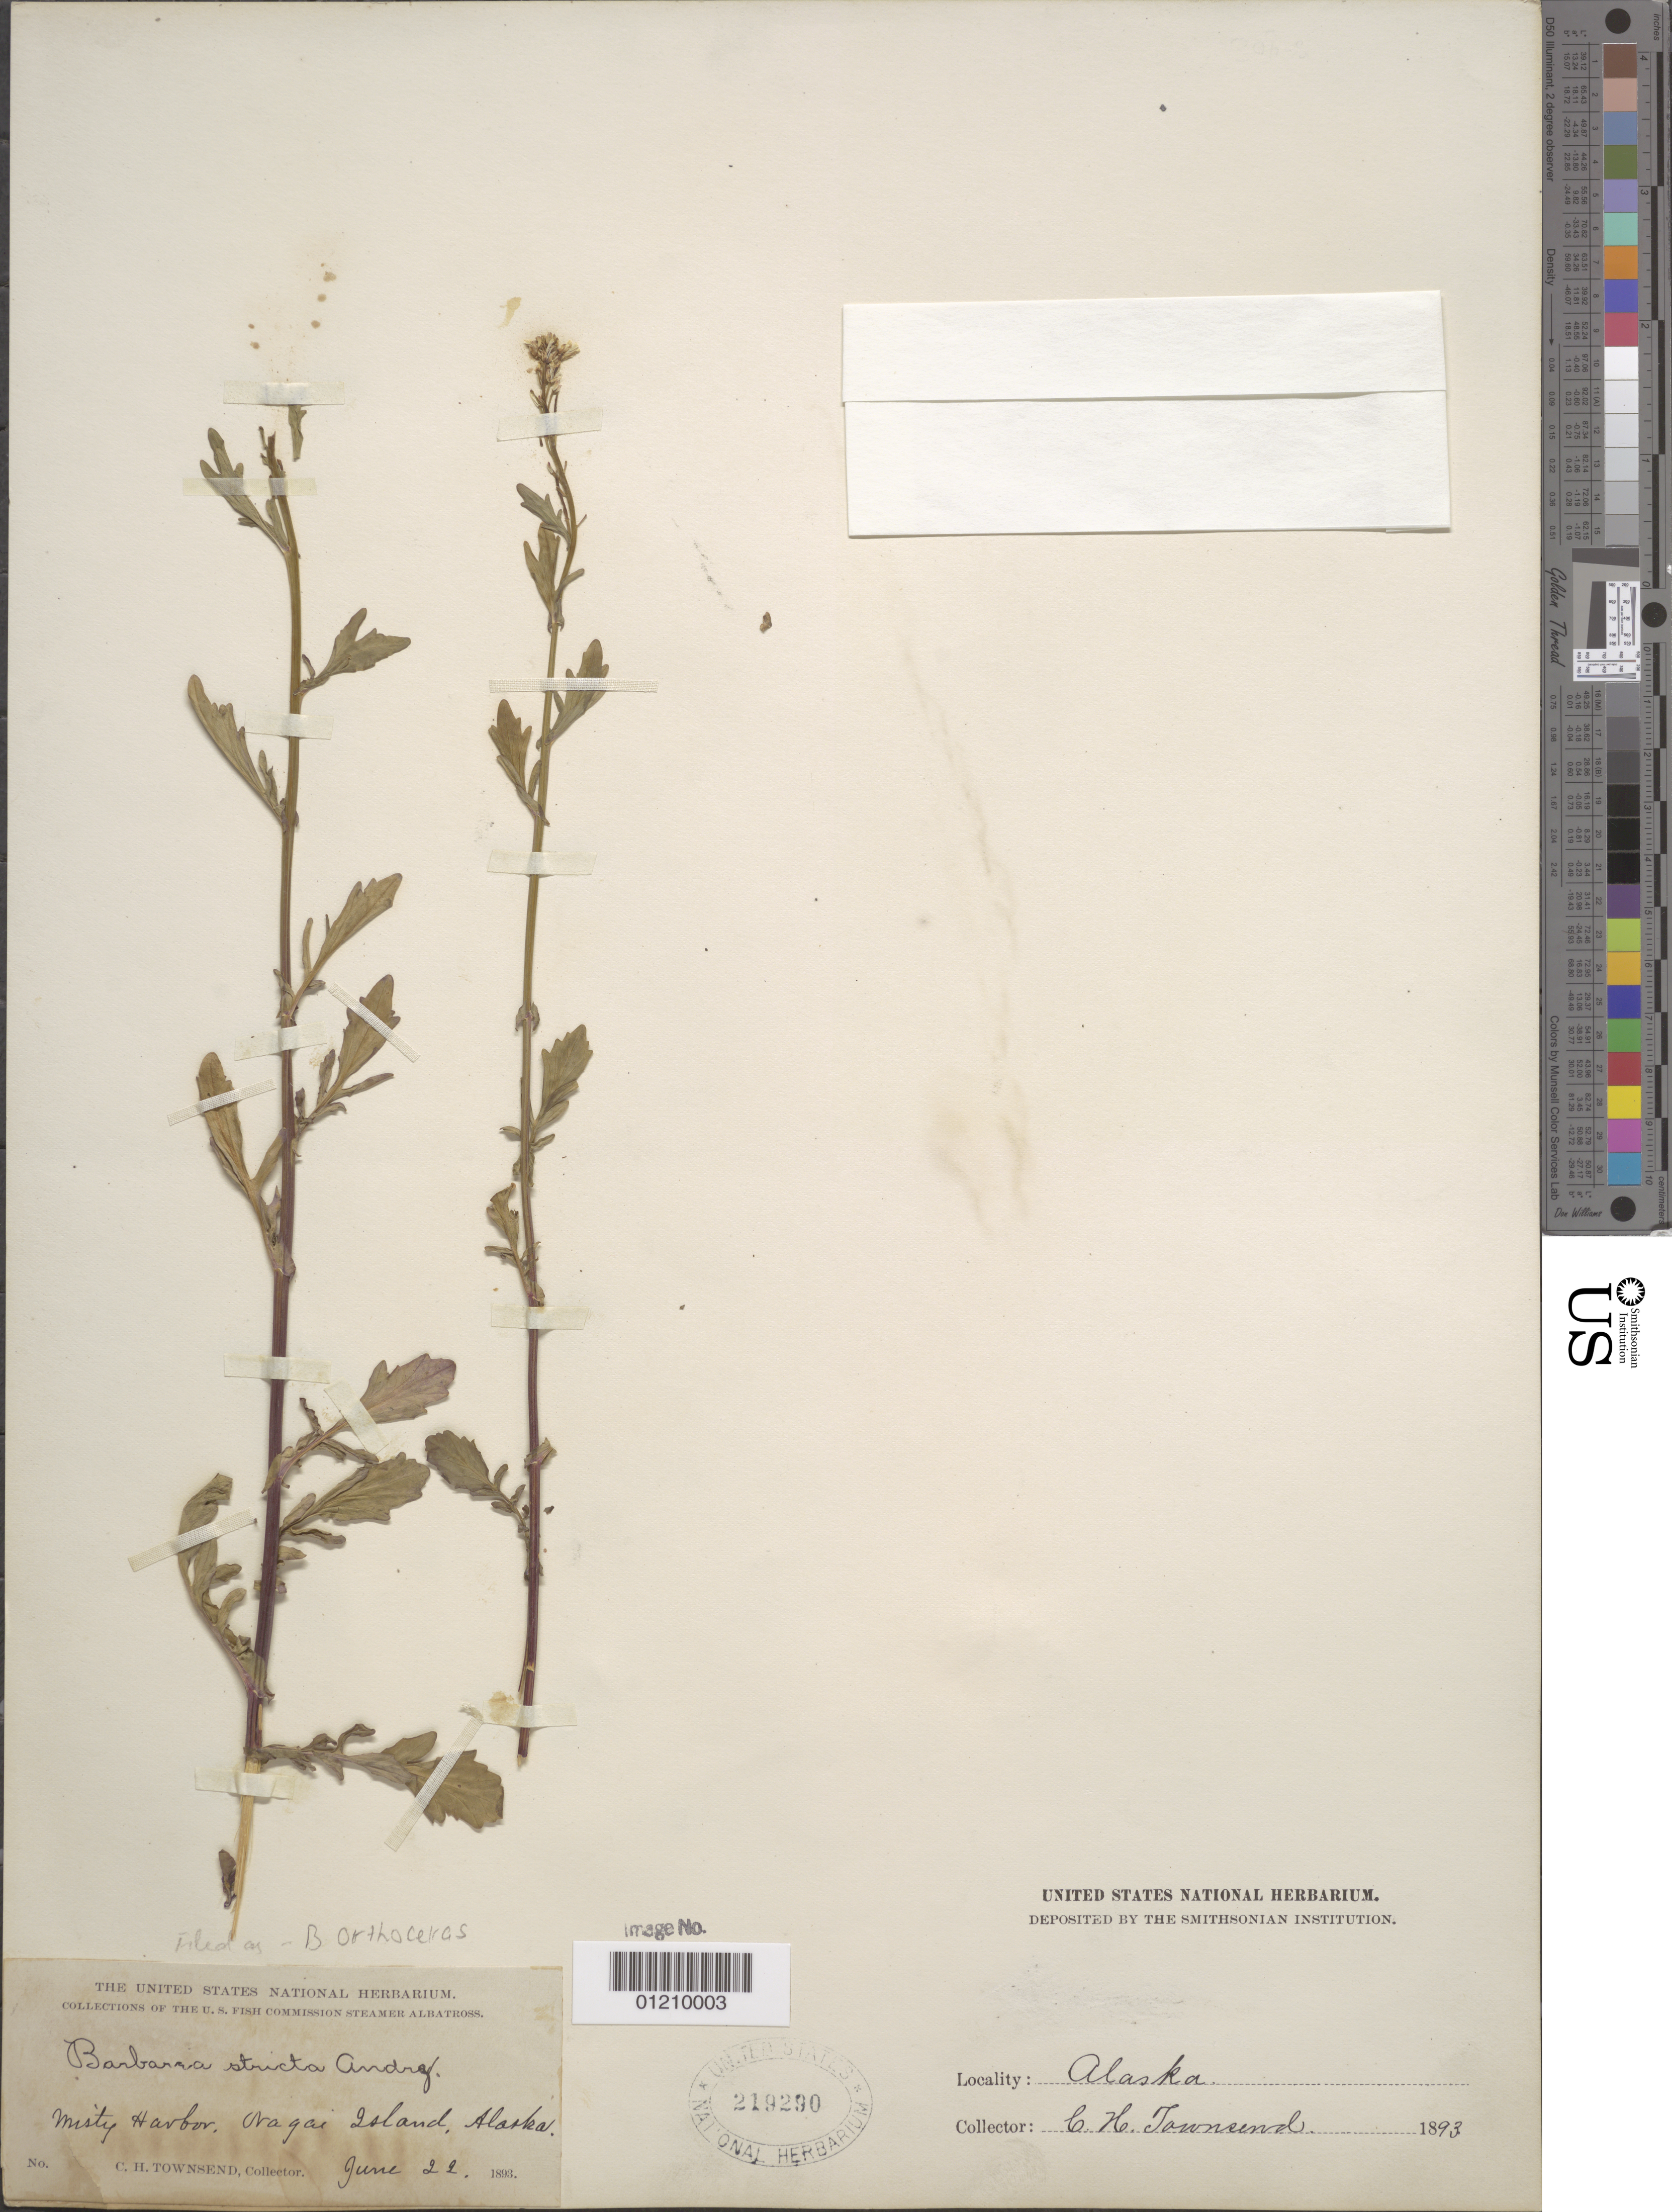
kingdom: Plantae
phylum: Tracheophyta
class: Magnoliopsida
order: Brassicales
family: Brassicaceae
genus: Barbarea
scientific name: Barbarea orthoceras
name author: Ledeb.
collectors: C. H. Townsend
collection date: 1893-06-22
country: United States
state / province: Alaska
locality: Misty Harbor, Nagai Island.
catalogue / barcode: US 219290